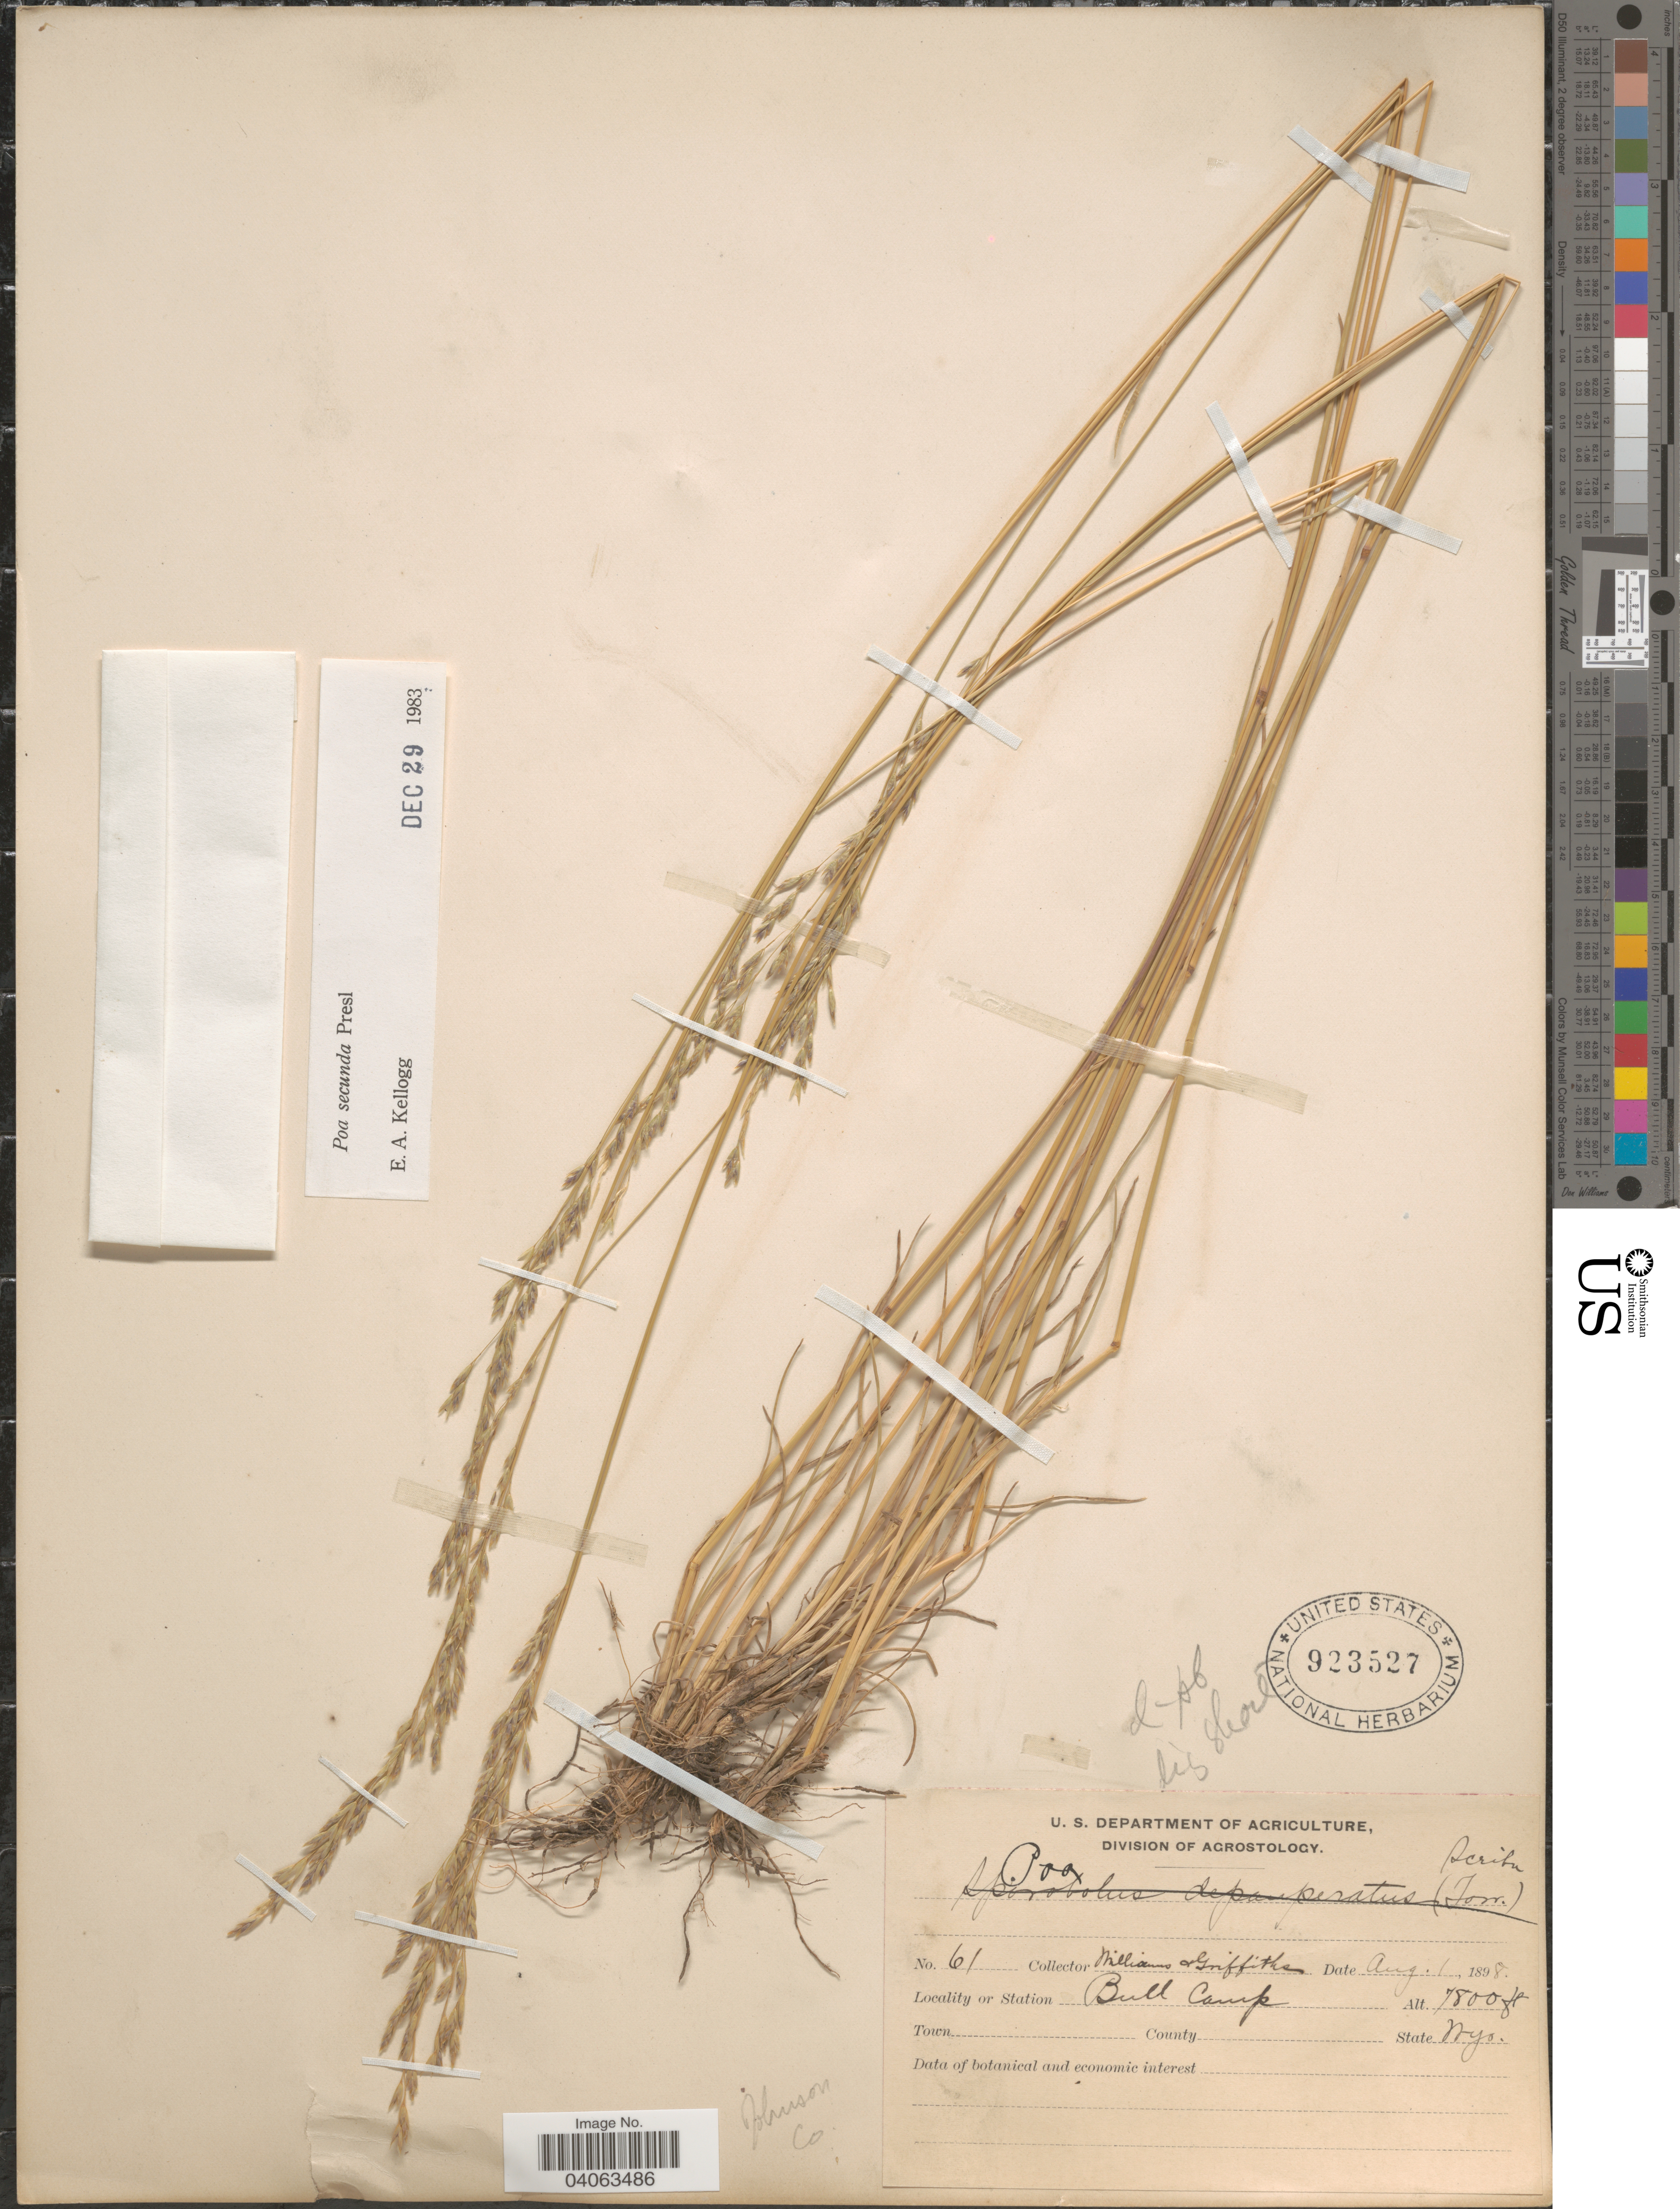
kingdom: Plantae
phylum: Tracheophyta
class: Liliopsida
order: Poales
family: Poaceae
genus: Poa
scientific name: Poa secunda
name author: J. Presl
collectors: -- Williams & -- Griffiths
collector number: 61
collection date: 1898-08-01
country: United States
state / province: Wyoming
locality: Bull Camp. Johnson Co.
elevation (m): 2377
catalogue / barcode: US 923527